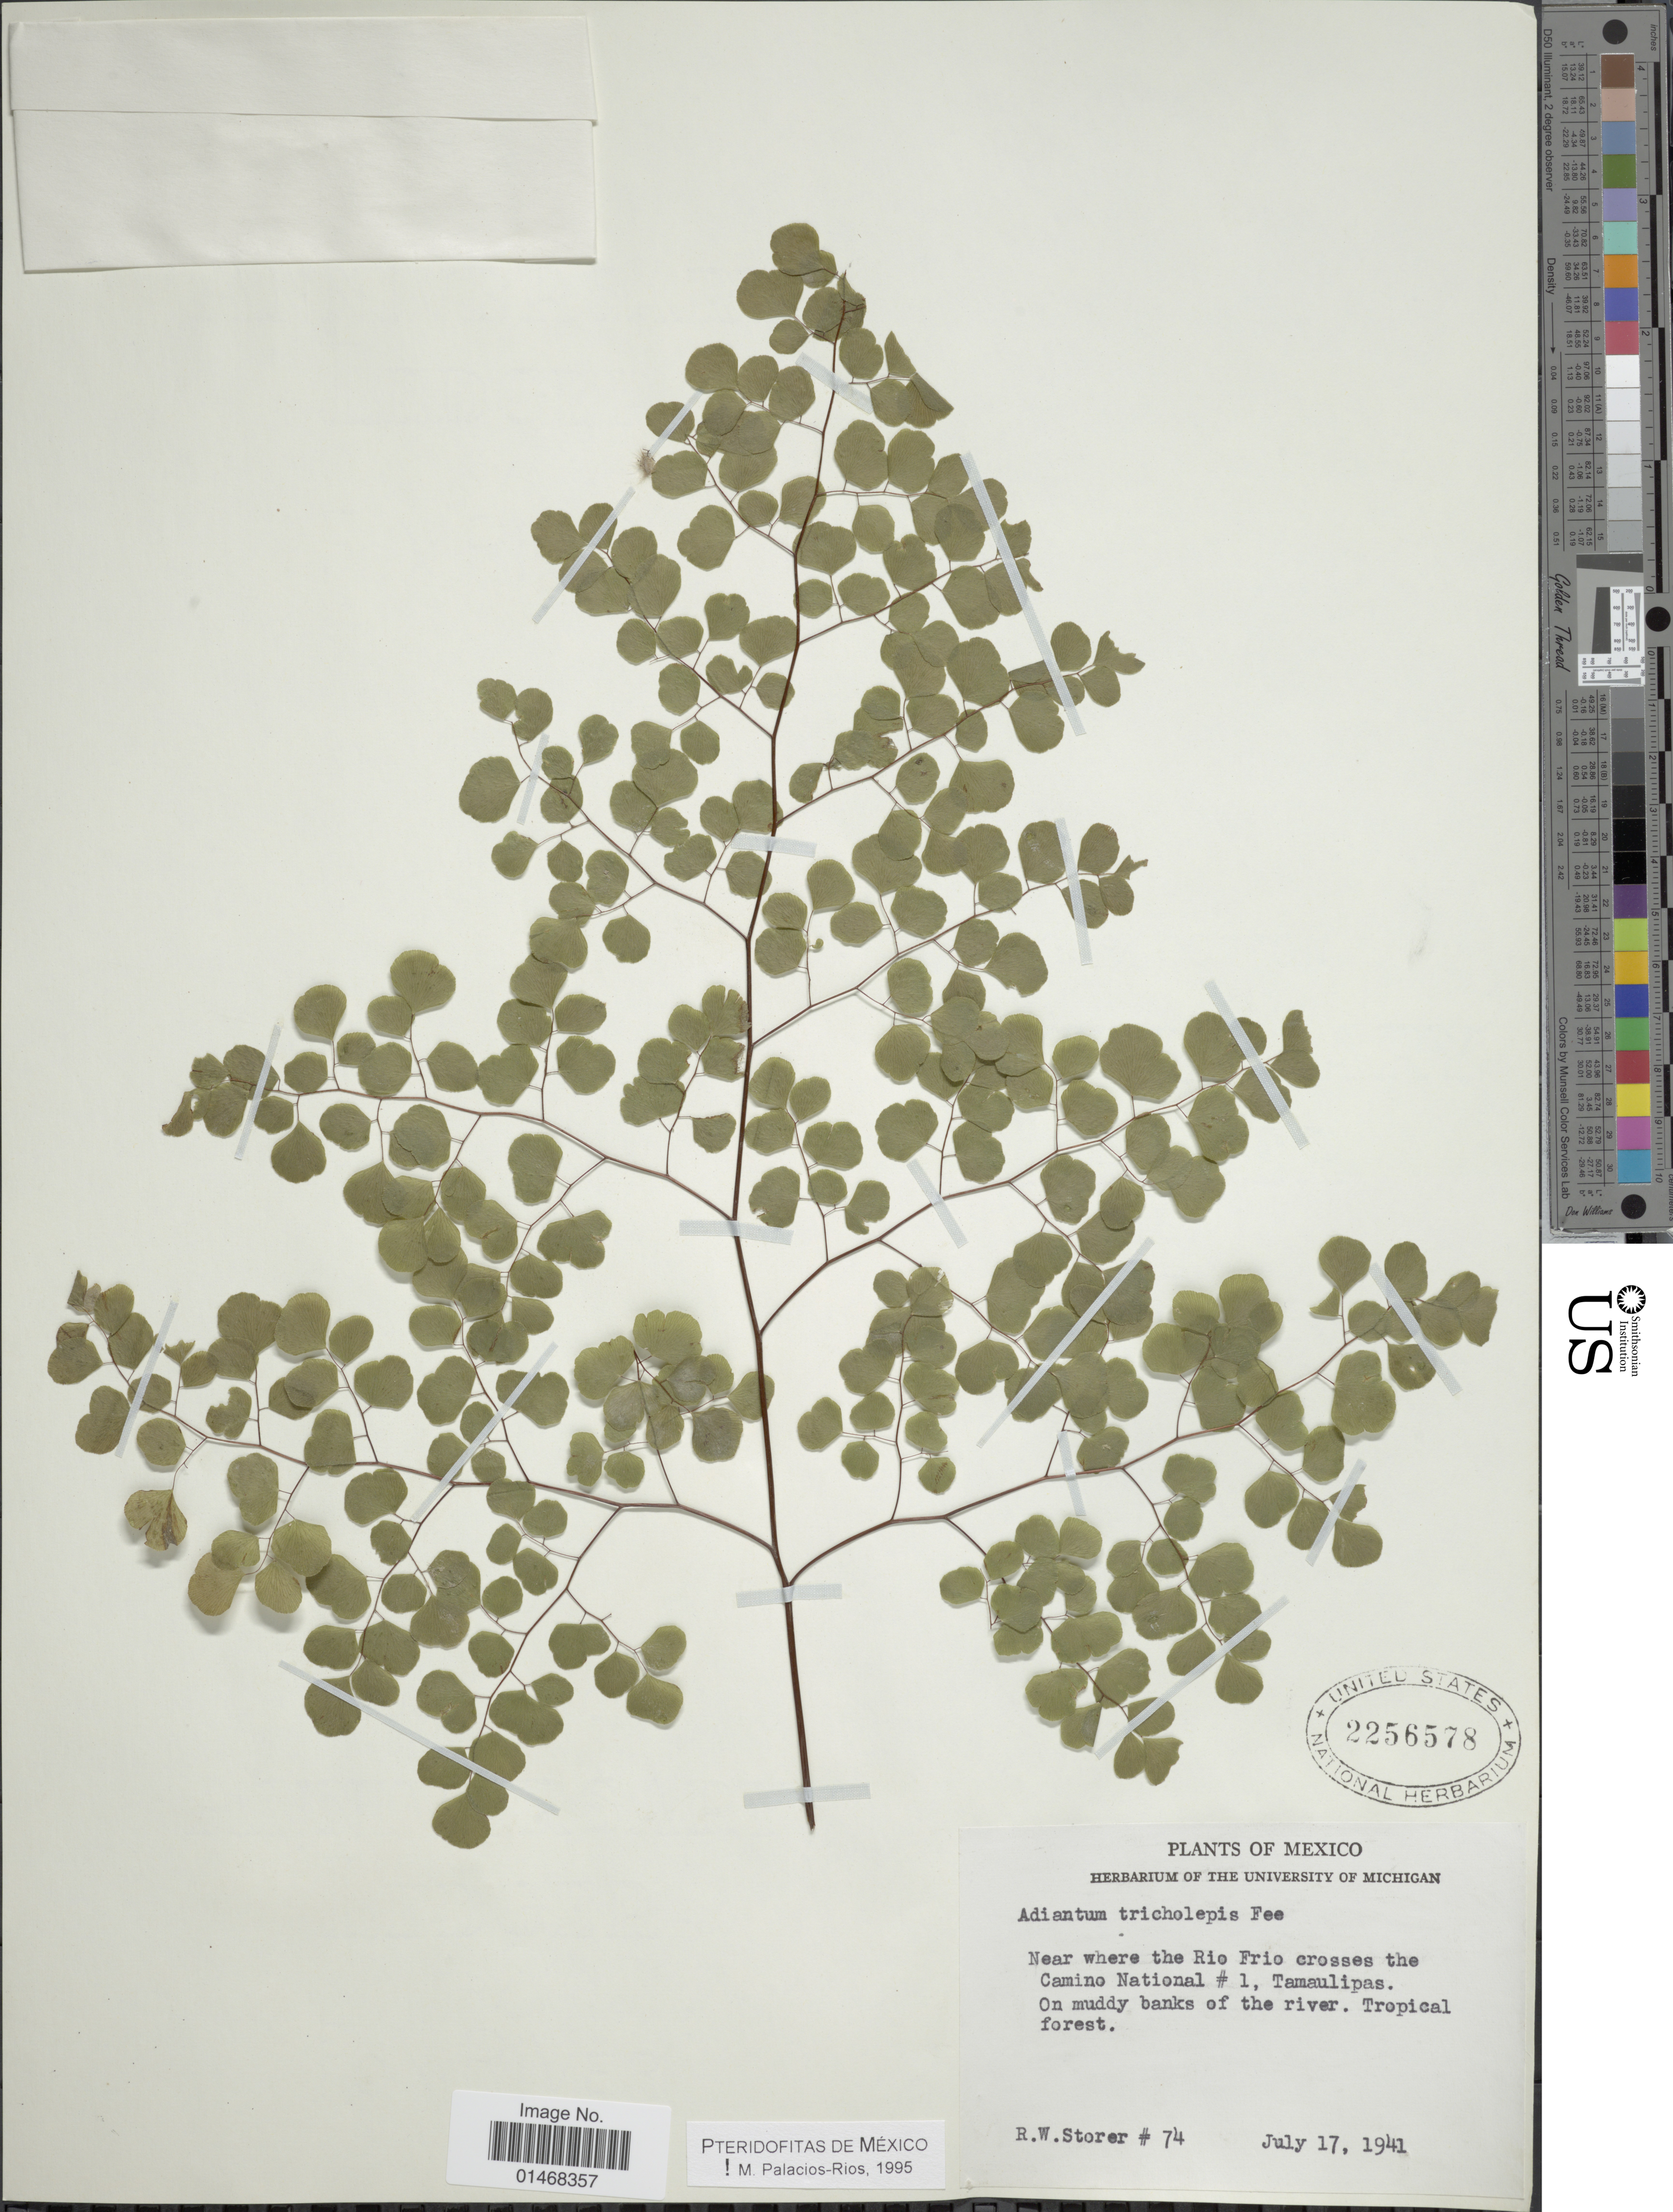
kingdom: Plantae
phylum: Tracheophyta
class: Polypodiopsida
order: Polypodiales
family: Pteridaceae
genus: Adiantum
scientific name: Adiantum tricholepis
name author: Fée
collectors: R. Storer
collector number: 74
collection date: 1941-07-17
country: Mexico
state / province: Tamaulipas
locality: Near where the Rio Frio crosses the Camino National # 1, On muddy banks of the river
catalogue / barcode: US 2256578